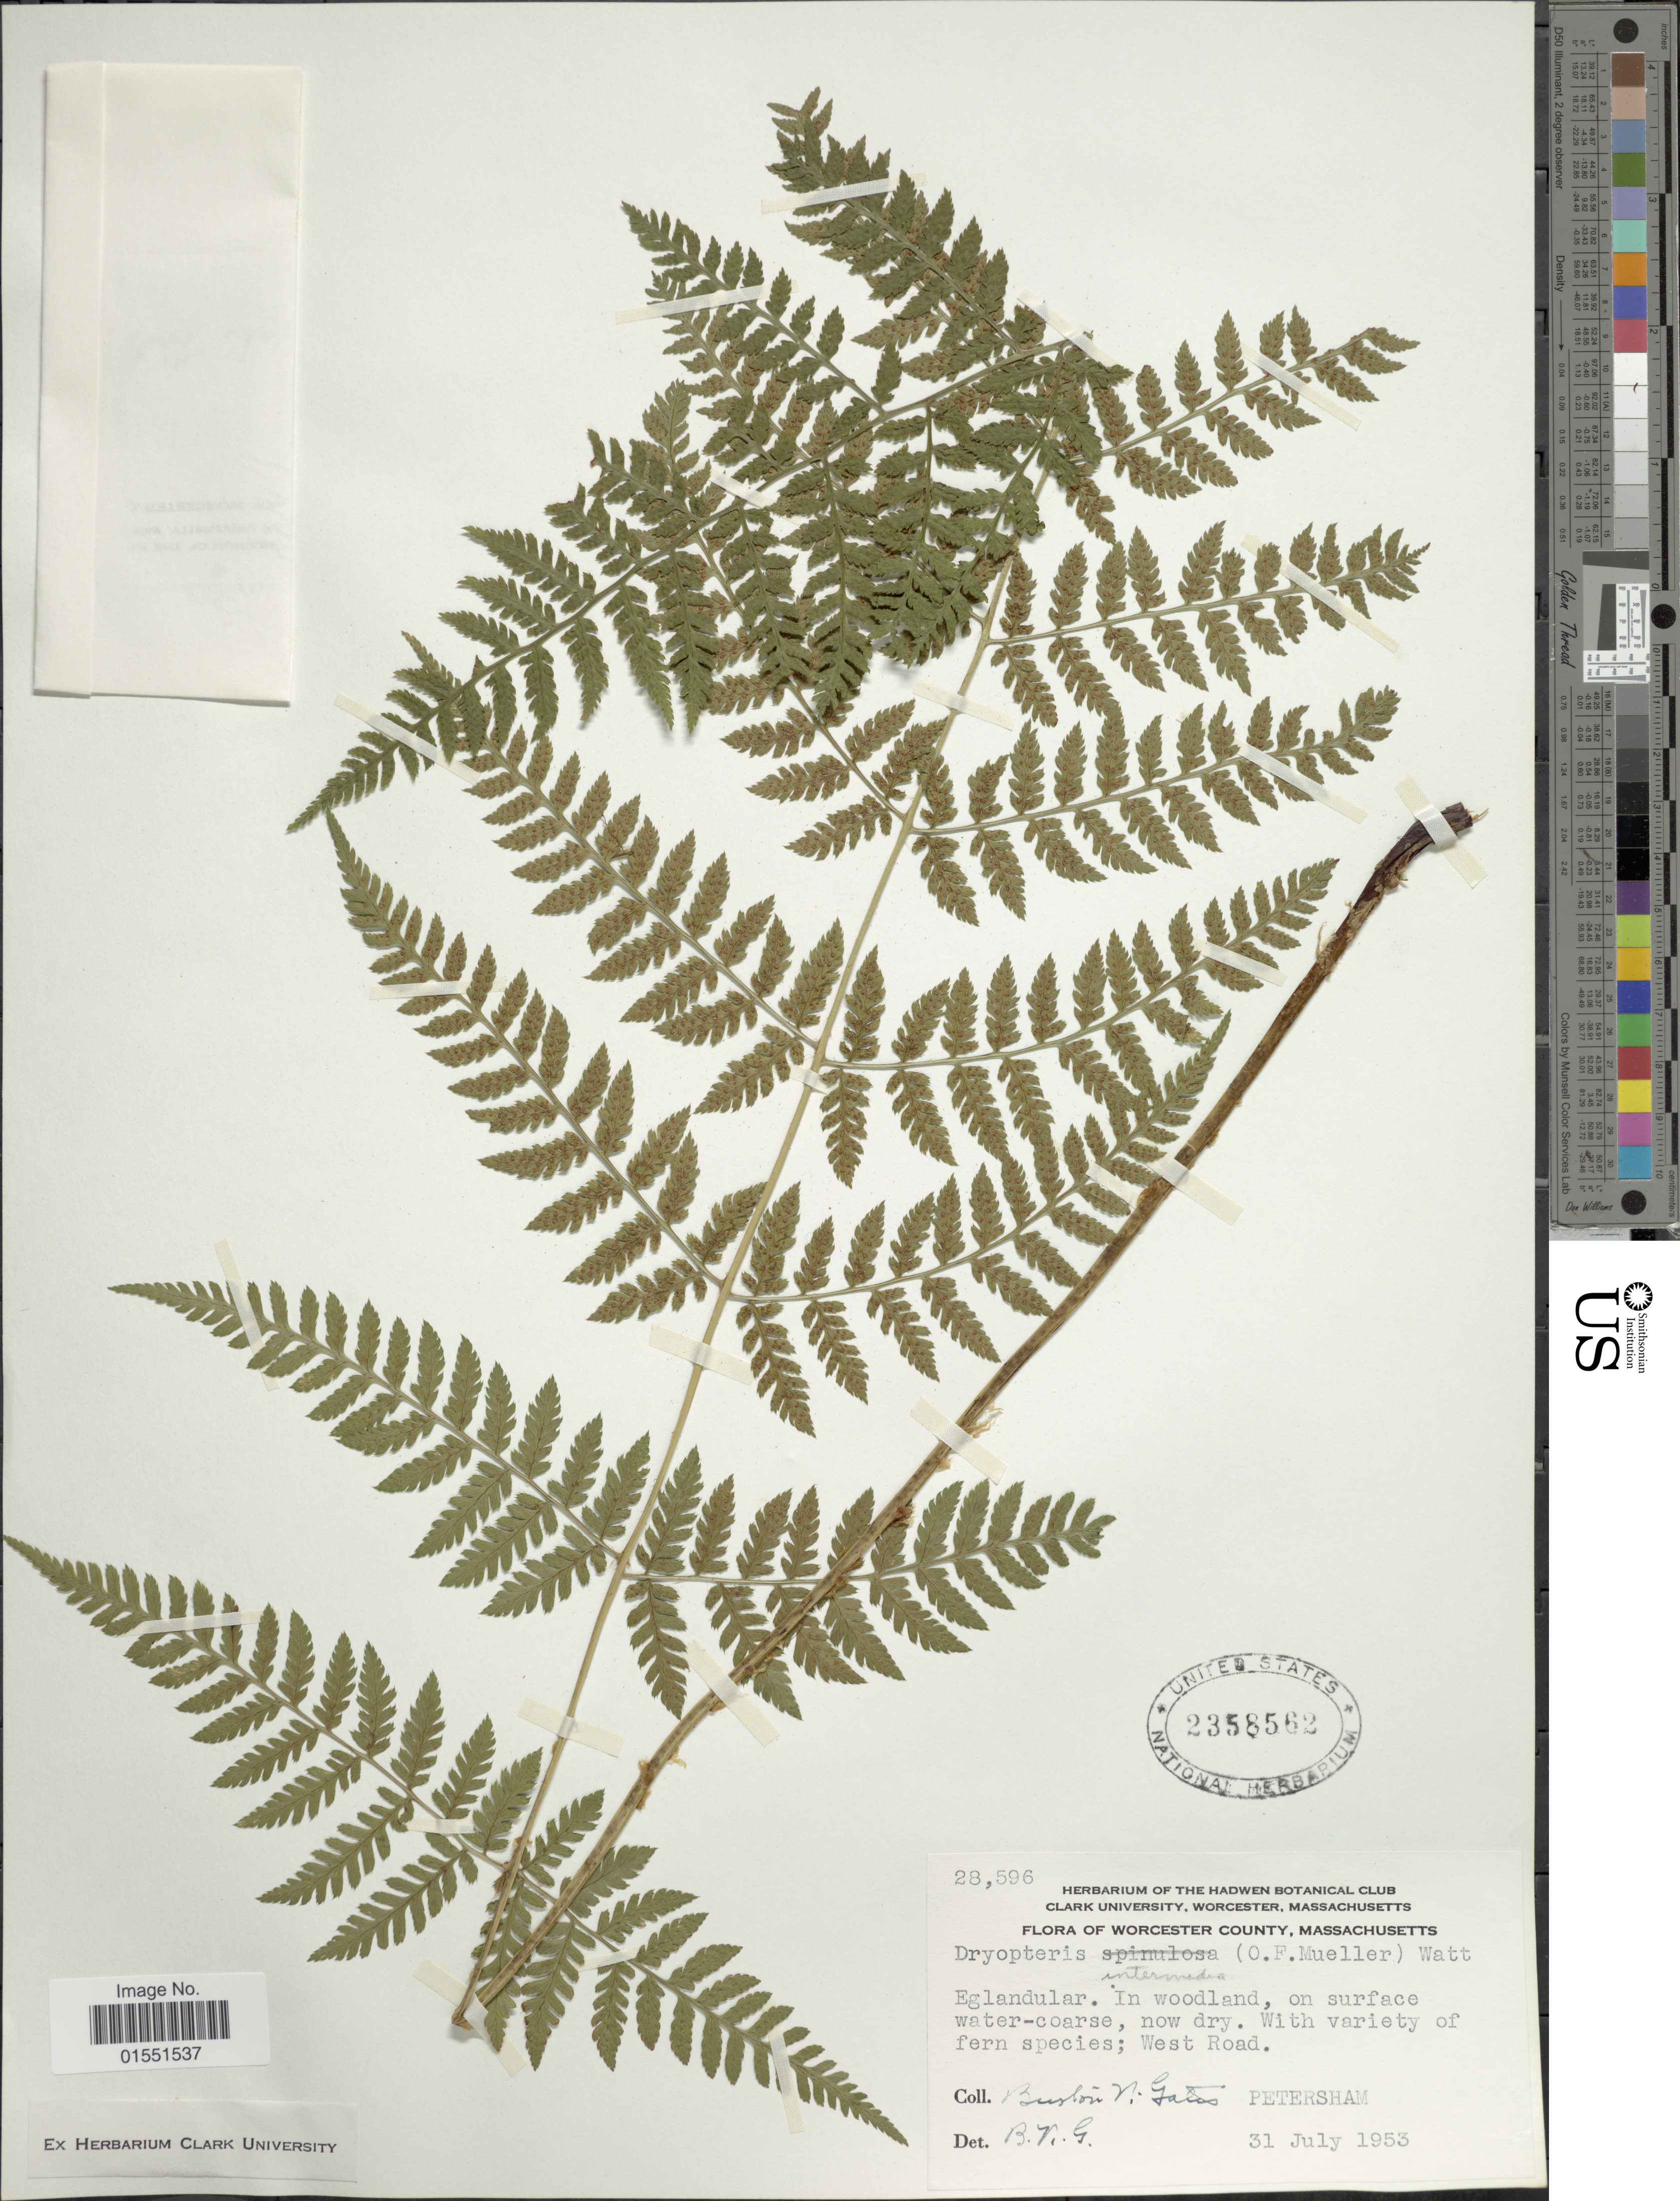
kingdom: Plantae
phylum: Tracheophyta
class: Polypodiopsida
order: Polypodiales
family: Dryopteridaceae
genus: Dryopteris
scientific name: Dryopteris intermedia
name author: (Muhl.) A. Gray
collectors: B. N. Gates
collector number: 28596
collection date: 1953-07-31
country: United States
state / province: Massachusetts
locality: Worcester County, West Road, Petersham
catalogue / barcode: US 2358562